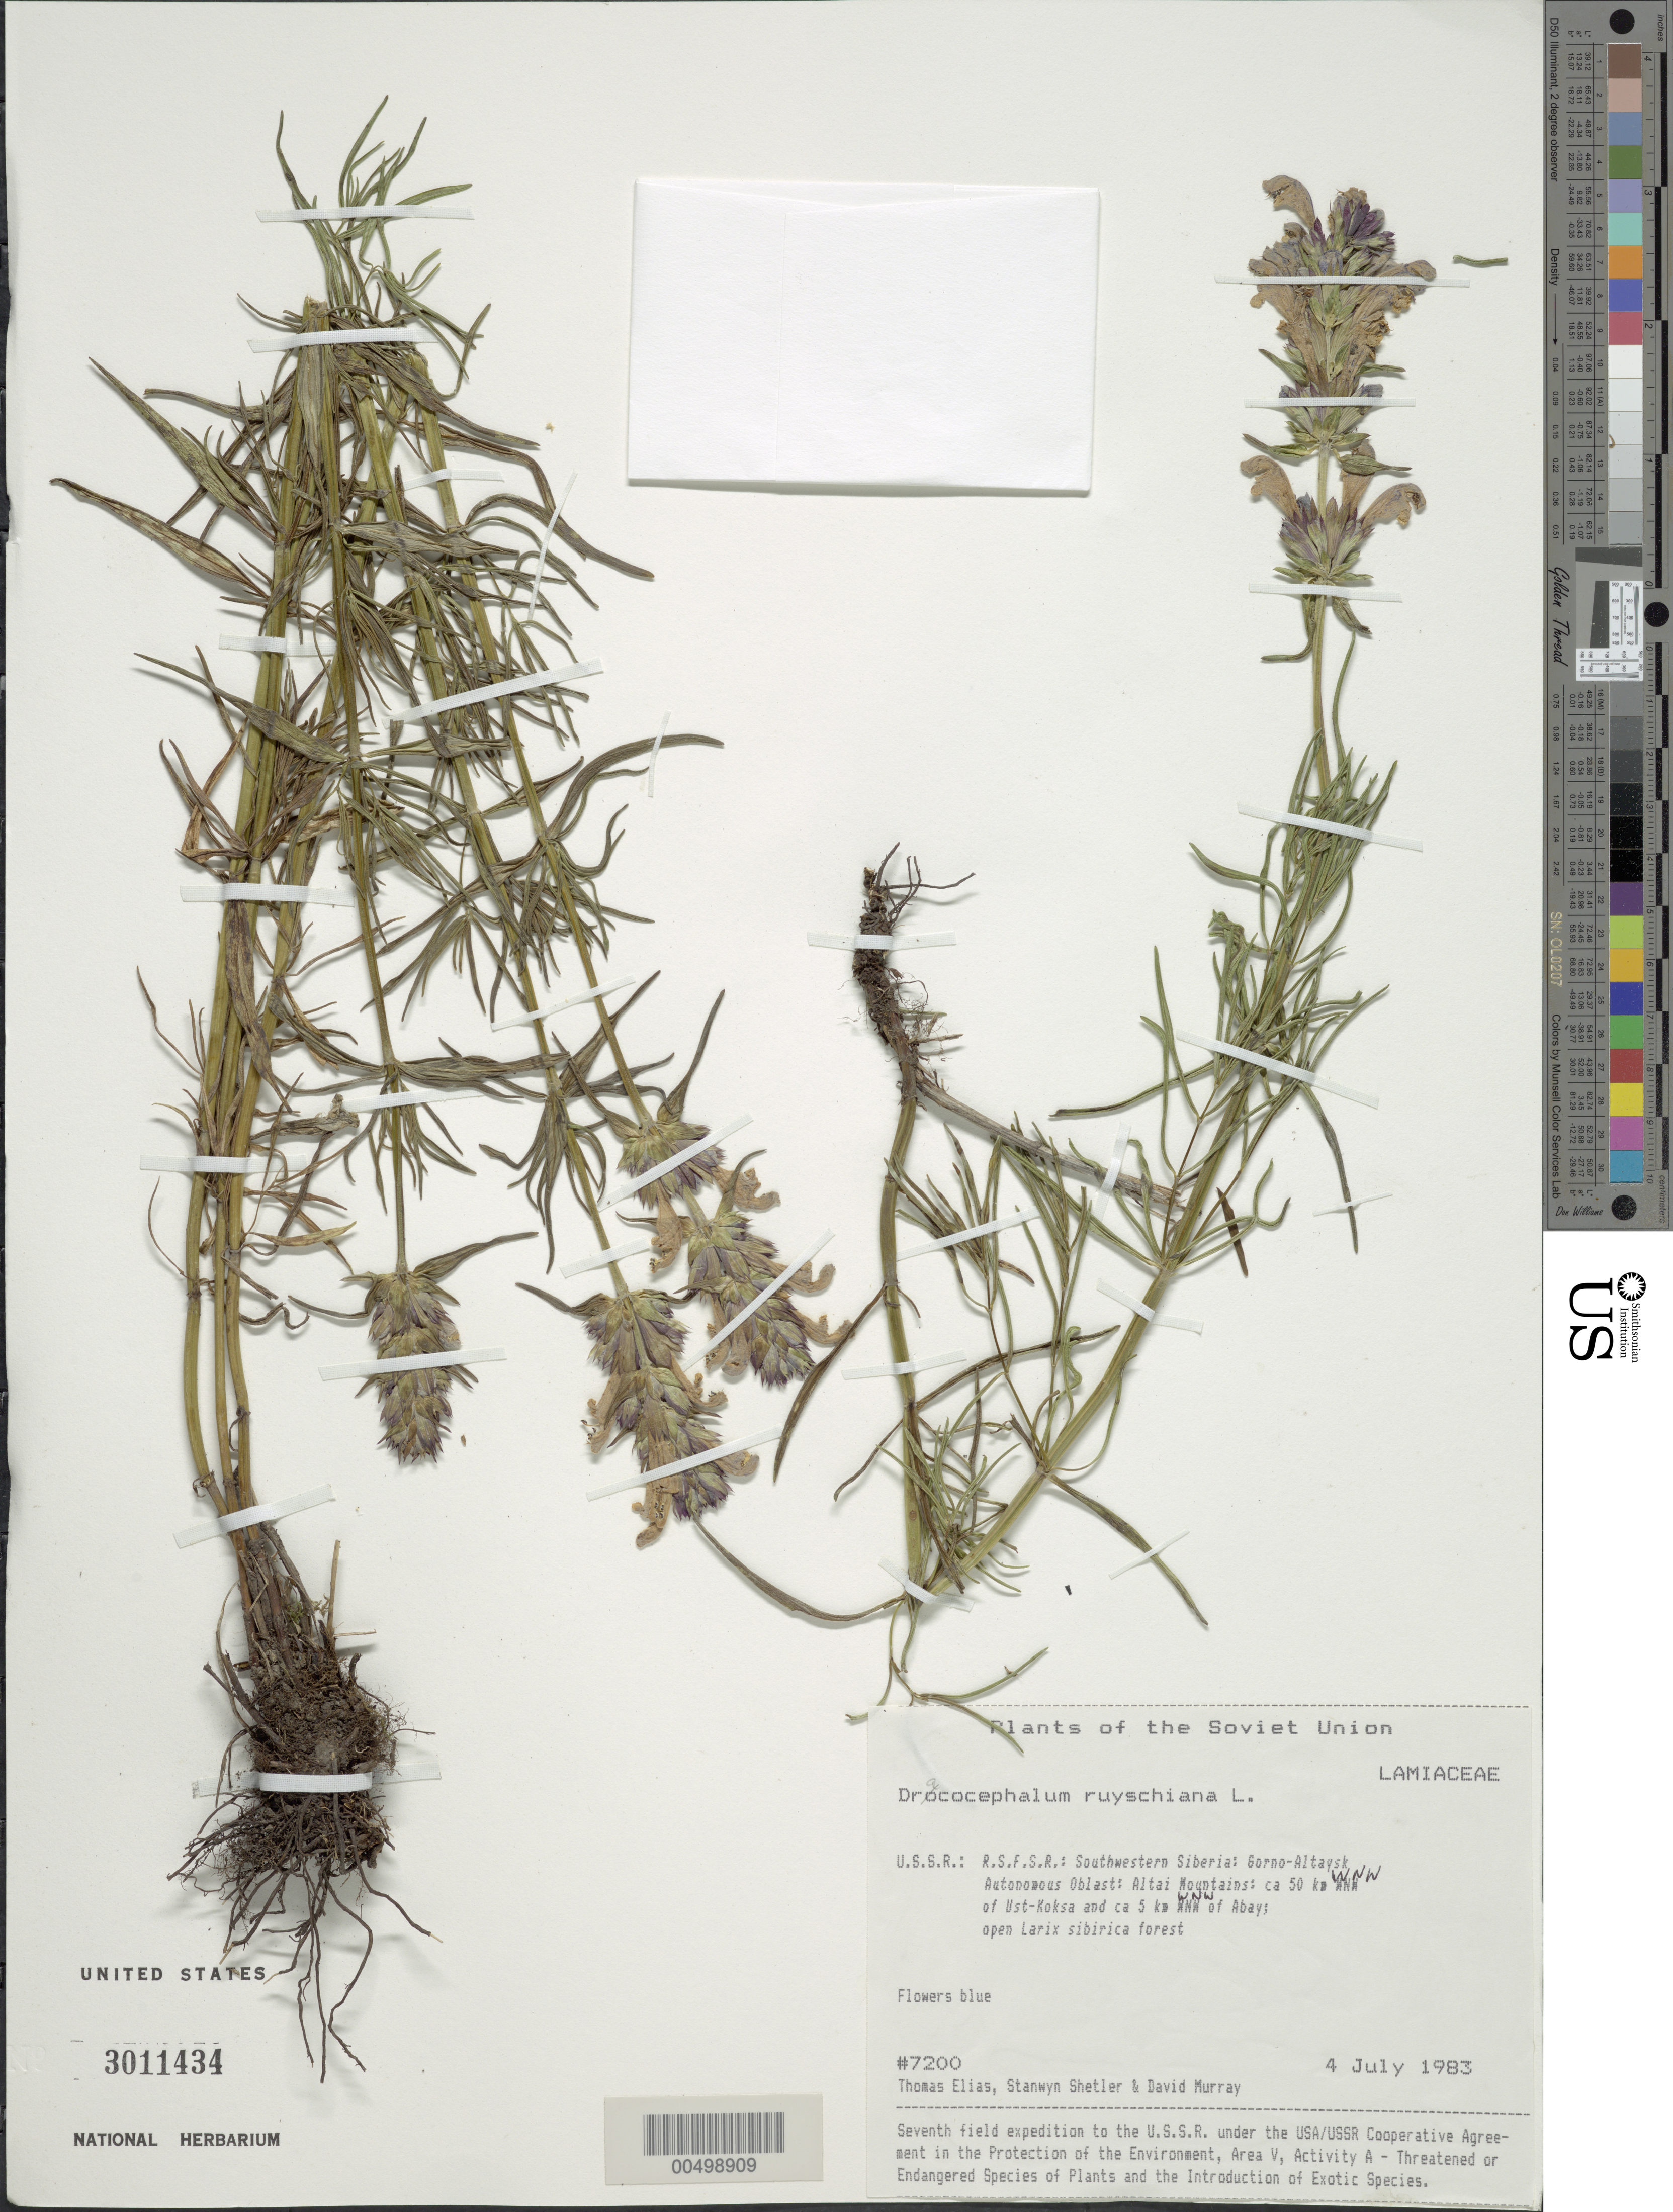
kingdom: Plantae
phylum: Tracheophyta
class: Magnoliopsida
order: Lamiales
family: Lamiaceae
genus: Dracocephalum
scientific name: Dracocephalum ruyschiana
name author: L.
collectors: T. Elias, S. Shetler & D. F. Murray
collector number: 7200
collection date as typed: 04 Jul 1983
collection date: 1983-07-04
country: Russian Federation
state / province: Altai Republic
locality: Altai Mountains, ca. 50 km WNW of Ust-Koksa and ca. 5 km WNW of Abay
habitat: open Larix sibirica forest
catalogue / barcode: US 3011434